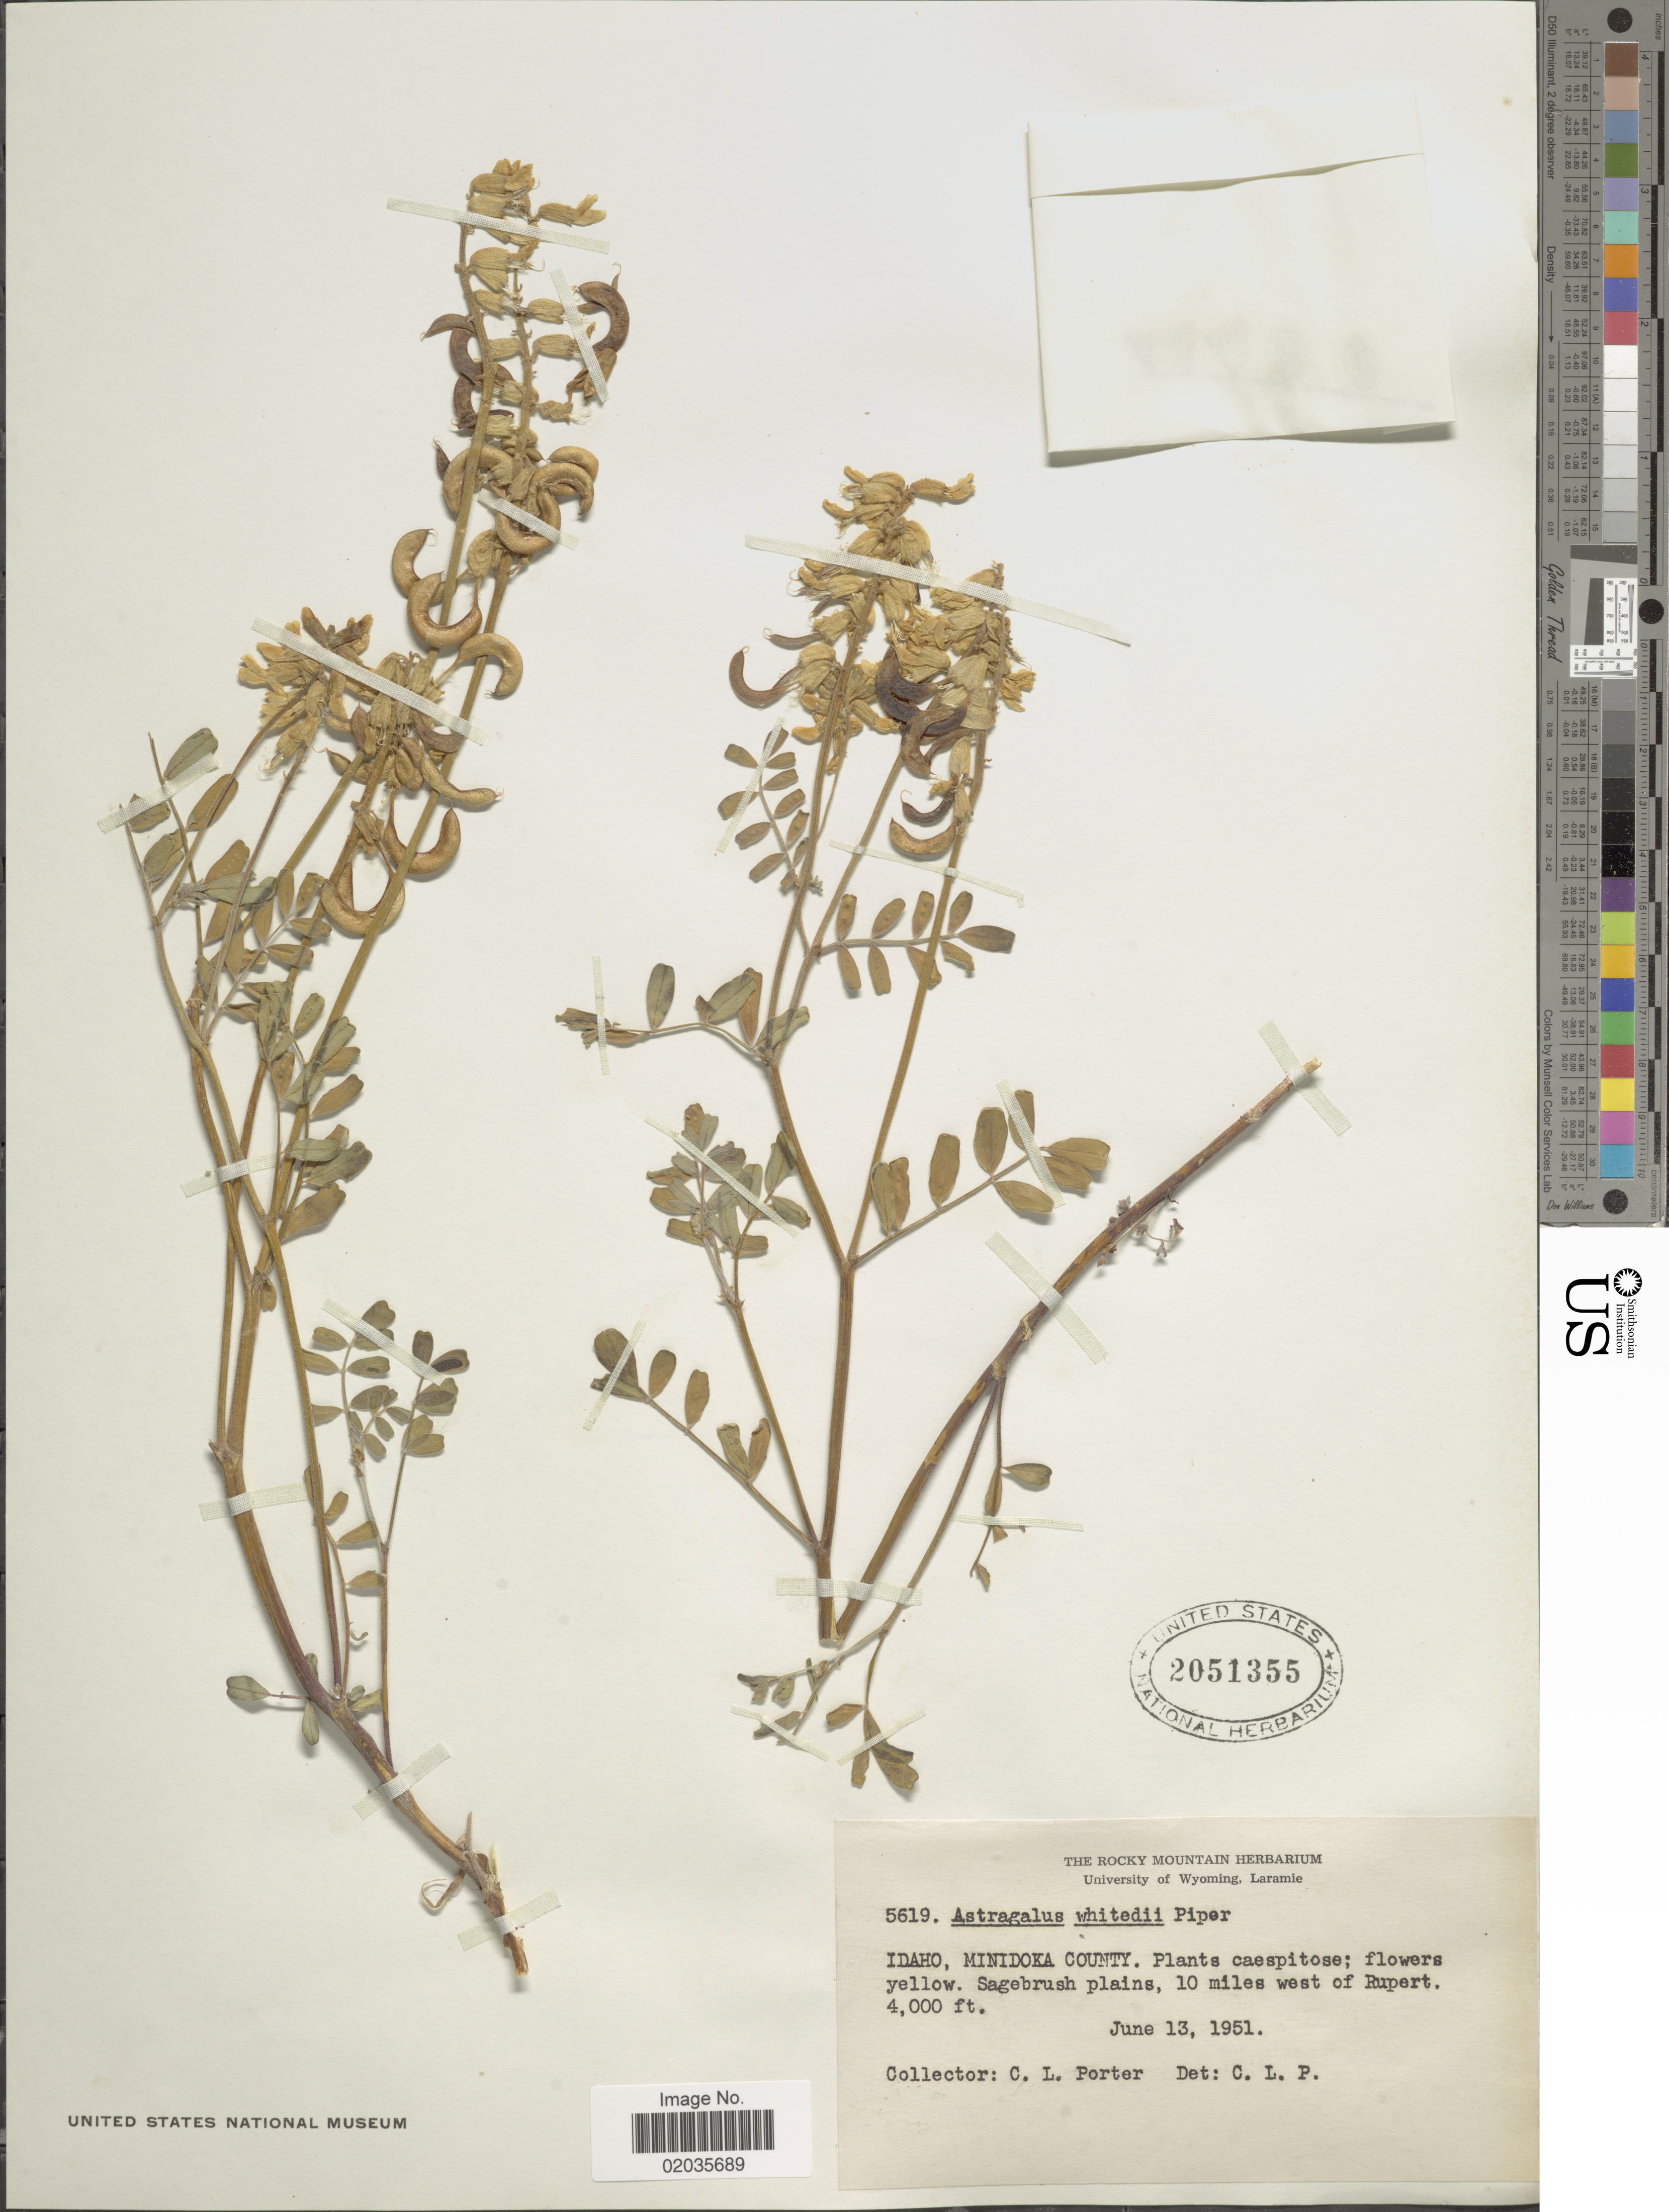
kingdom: Plantae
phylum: Tracheophyta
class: Magnoliopsida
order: Fabales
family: Fabaceae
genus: Astragalus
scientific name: Astragalus whitedii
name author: Piper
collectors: C. L. Porter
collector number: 5619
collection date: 1951-06-13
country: United States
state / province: Idaho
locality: Minidoka County, 10 miles west of Rupert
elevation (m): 1219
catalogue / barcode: US 2051355